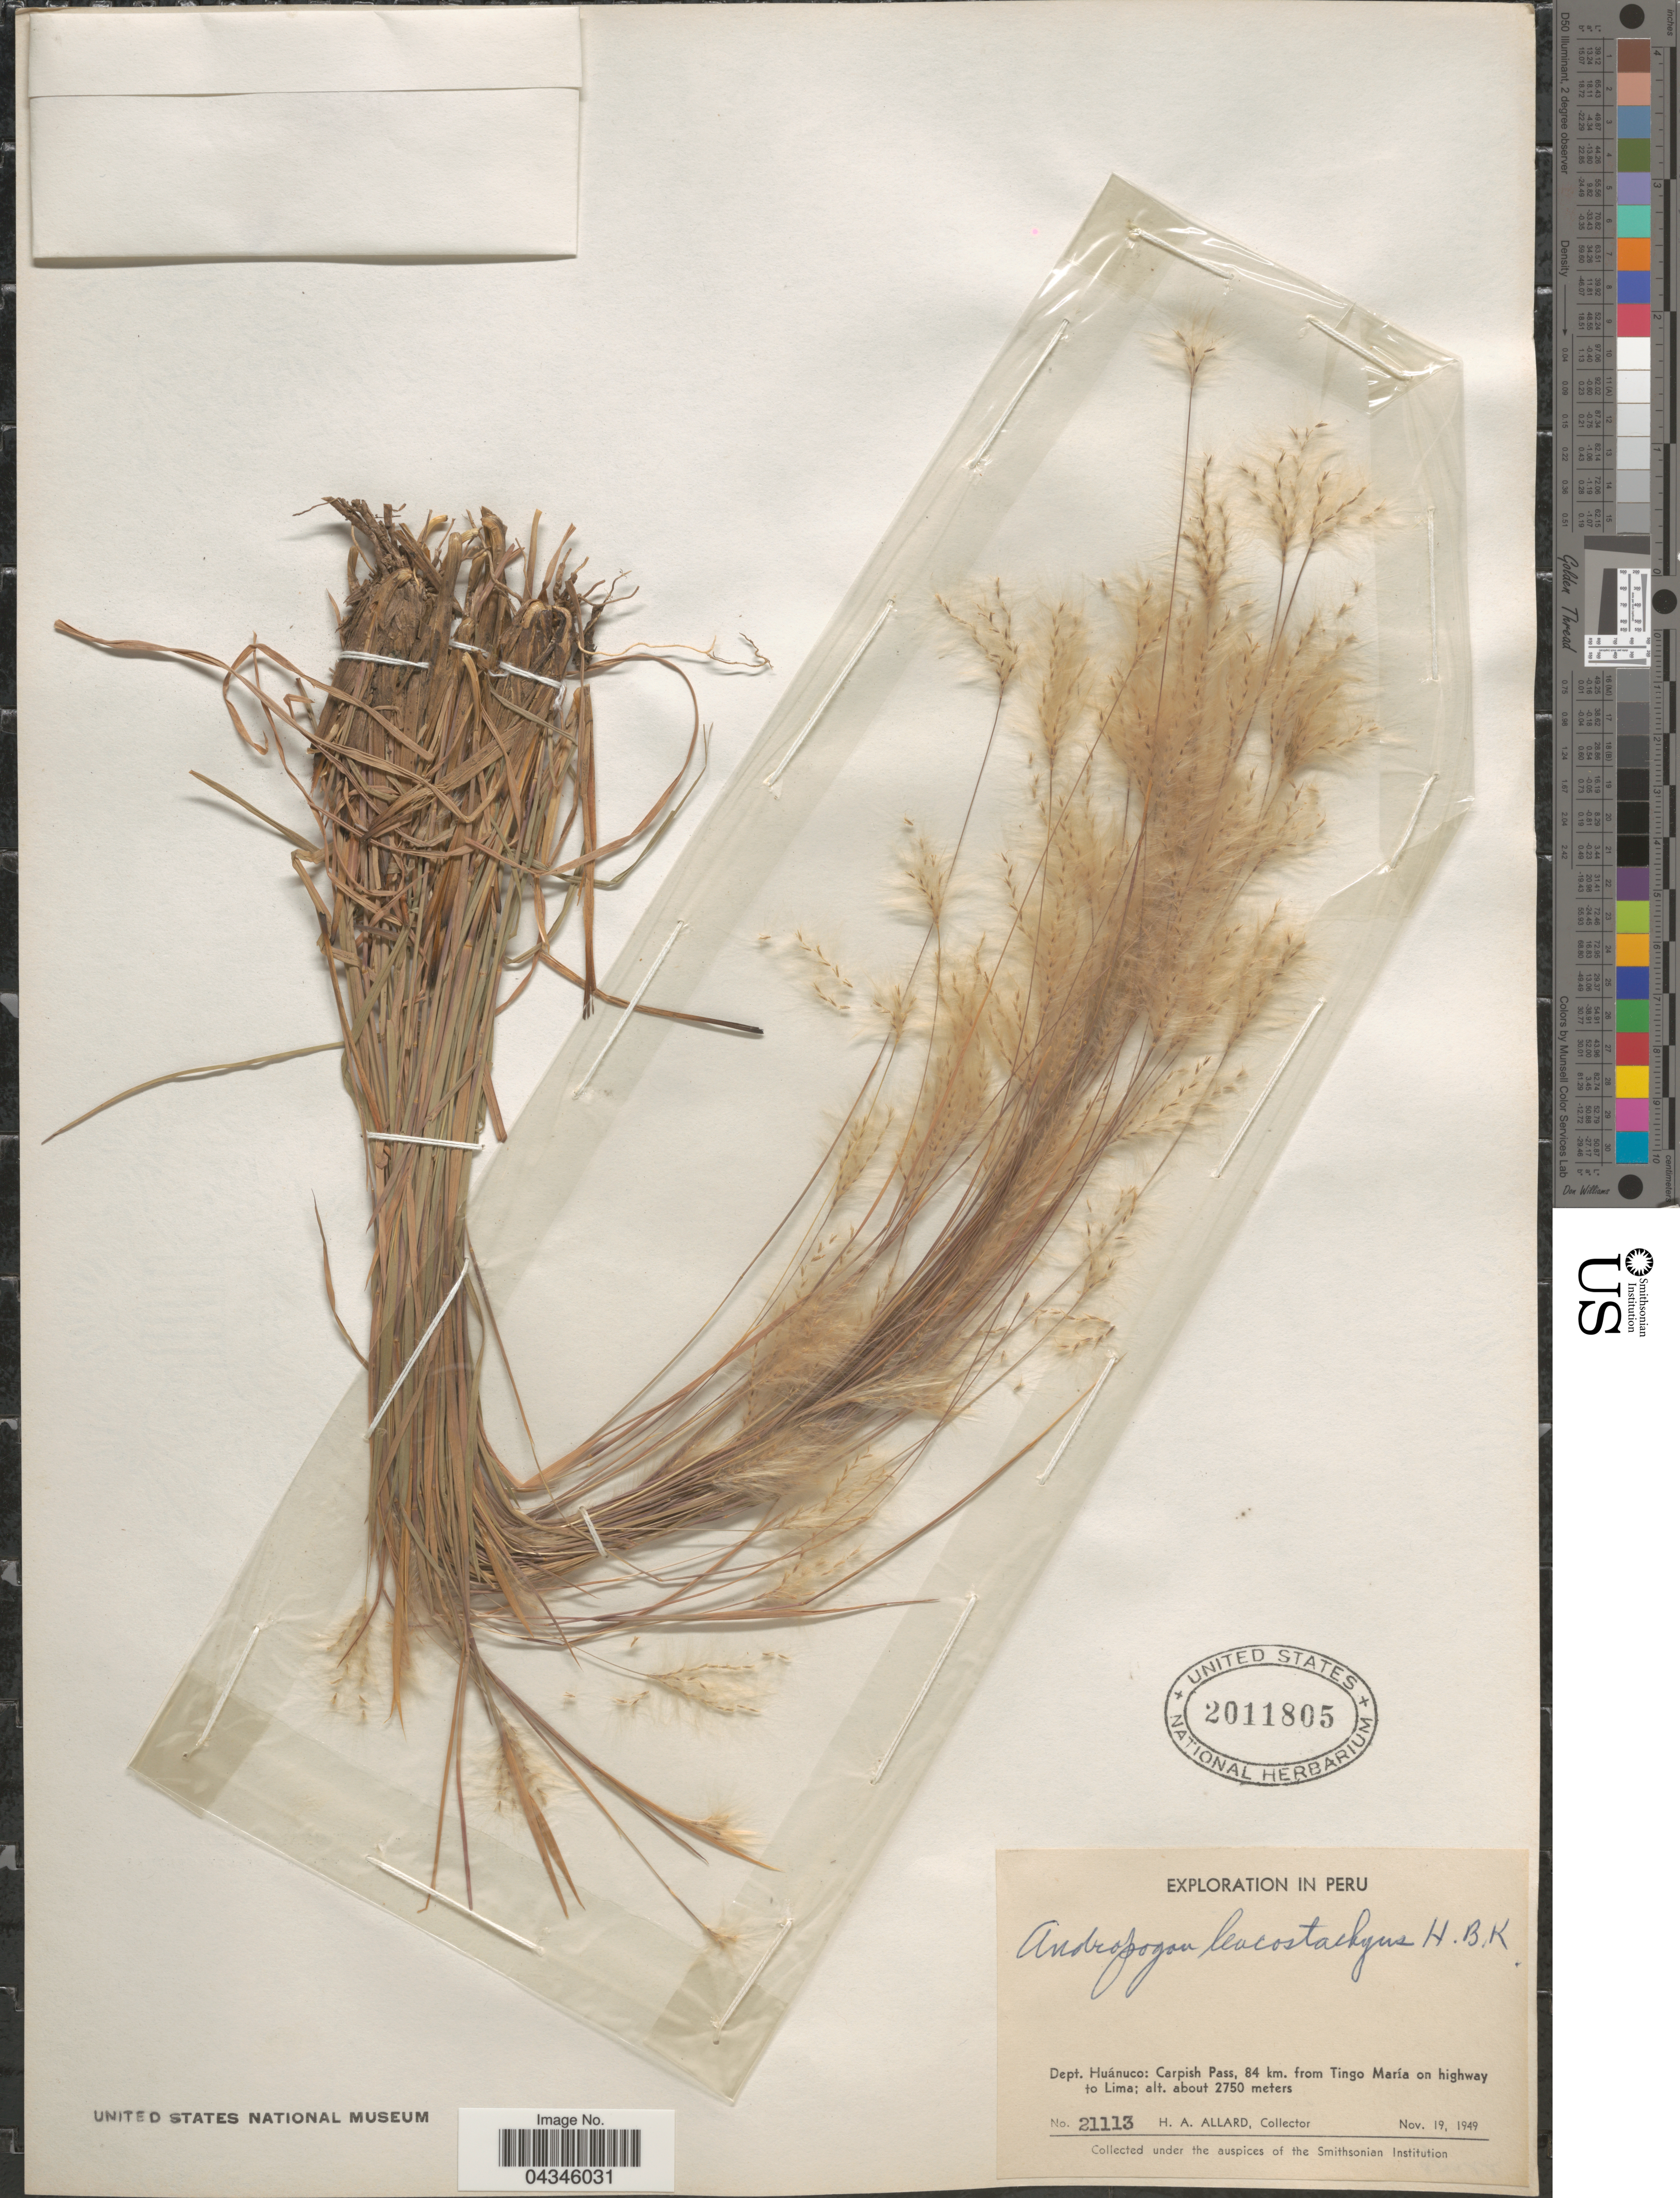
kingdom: Plantae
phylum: Tracheophyta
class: Liliopsida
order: Poales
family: Poaceae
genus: Andropogon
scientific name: Andropogon leucostachyus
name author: Kunth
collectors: H. A. Allard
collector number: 21113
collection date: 1949-11-19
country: Peru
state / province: Huánuco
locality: Exploration in Peru. Dept. Huánuco: Carpish Pass, 84 km. from Tingo María on highway to Lima.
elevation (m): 2750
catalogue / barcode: US 2011805